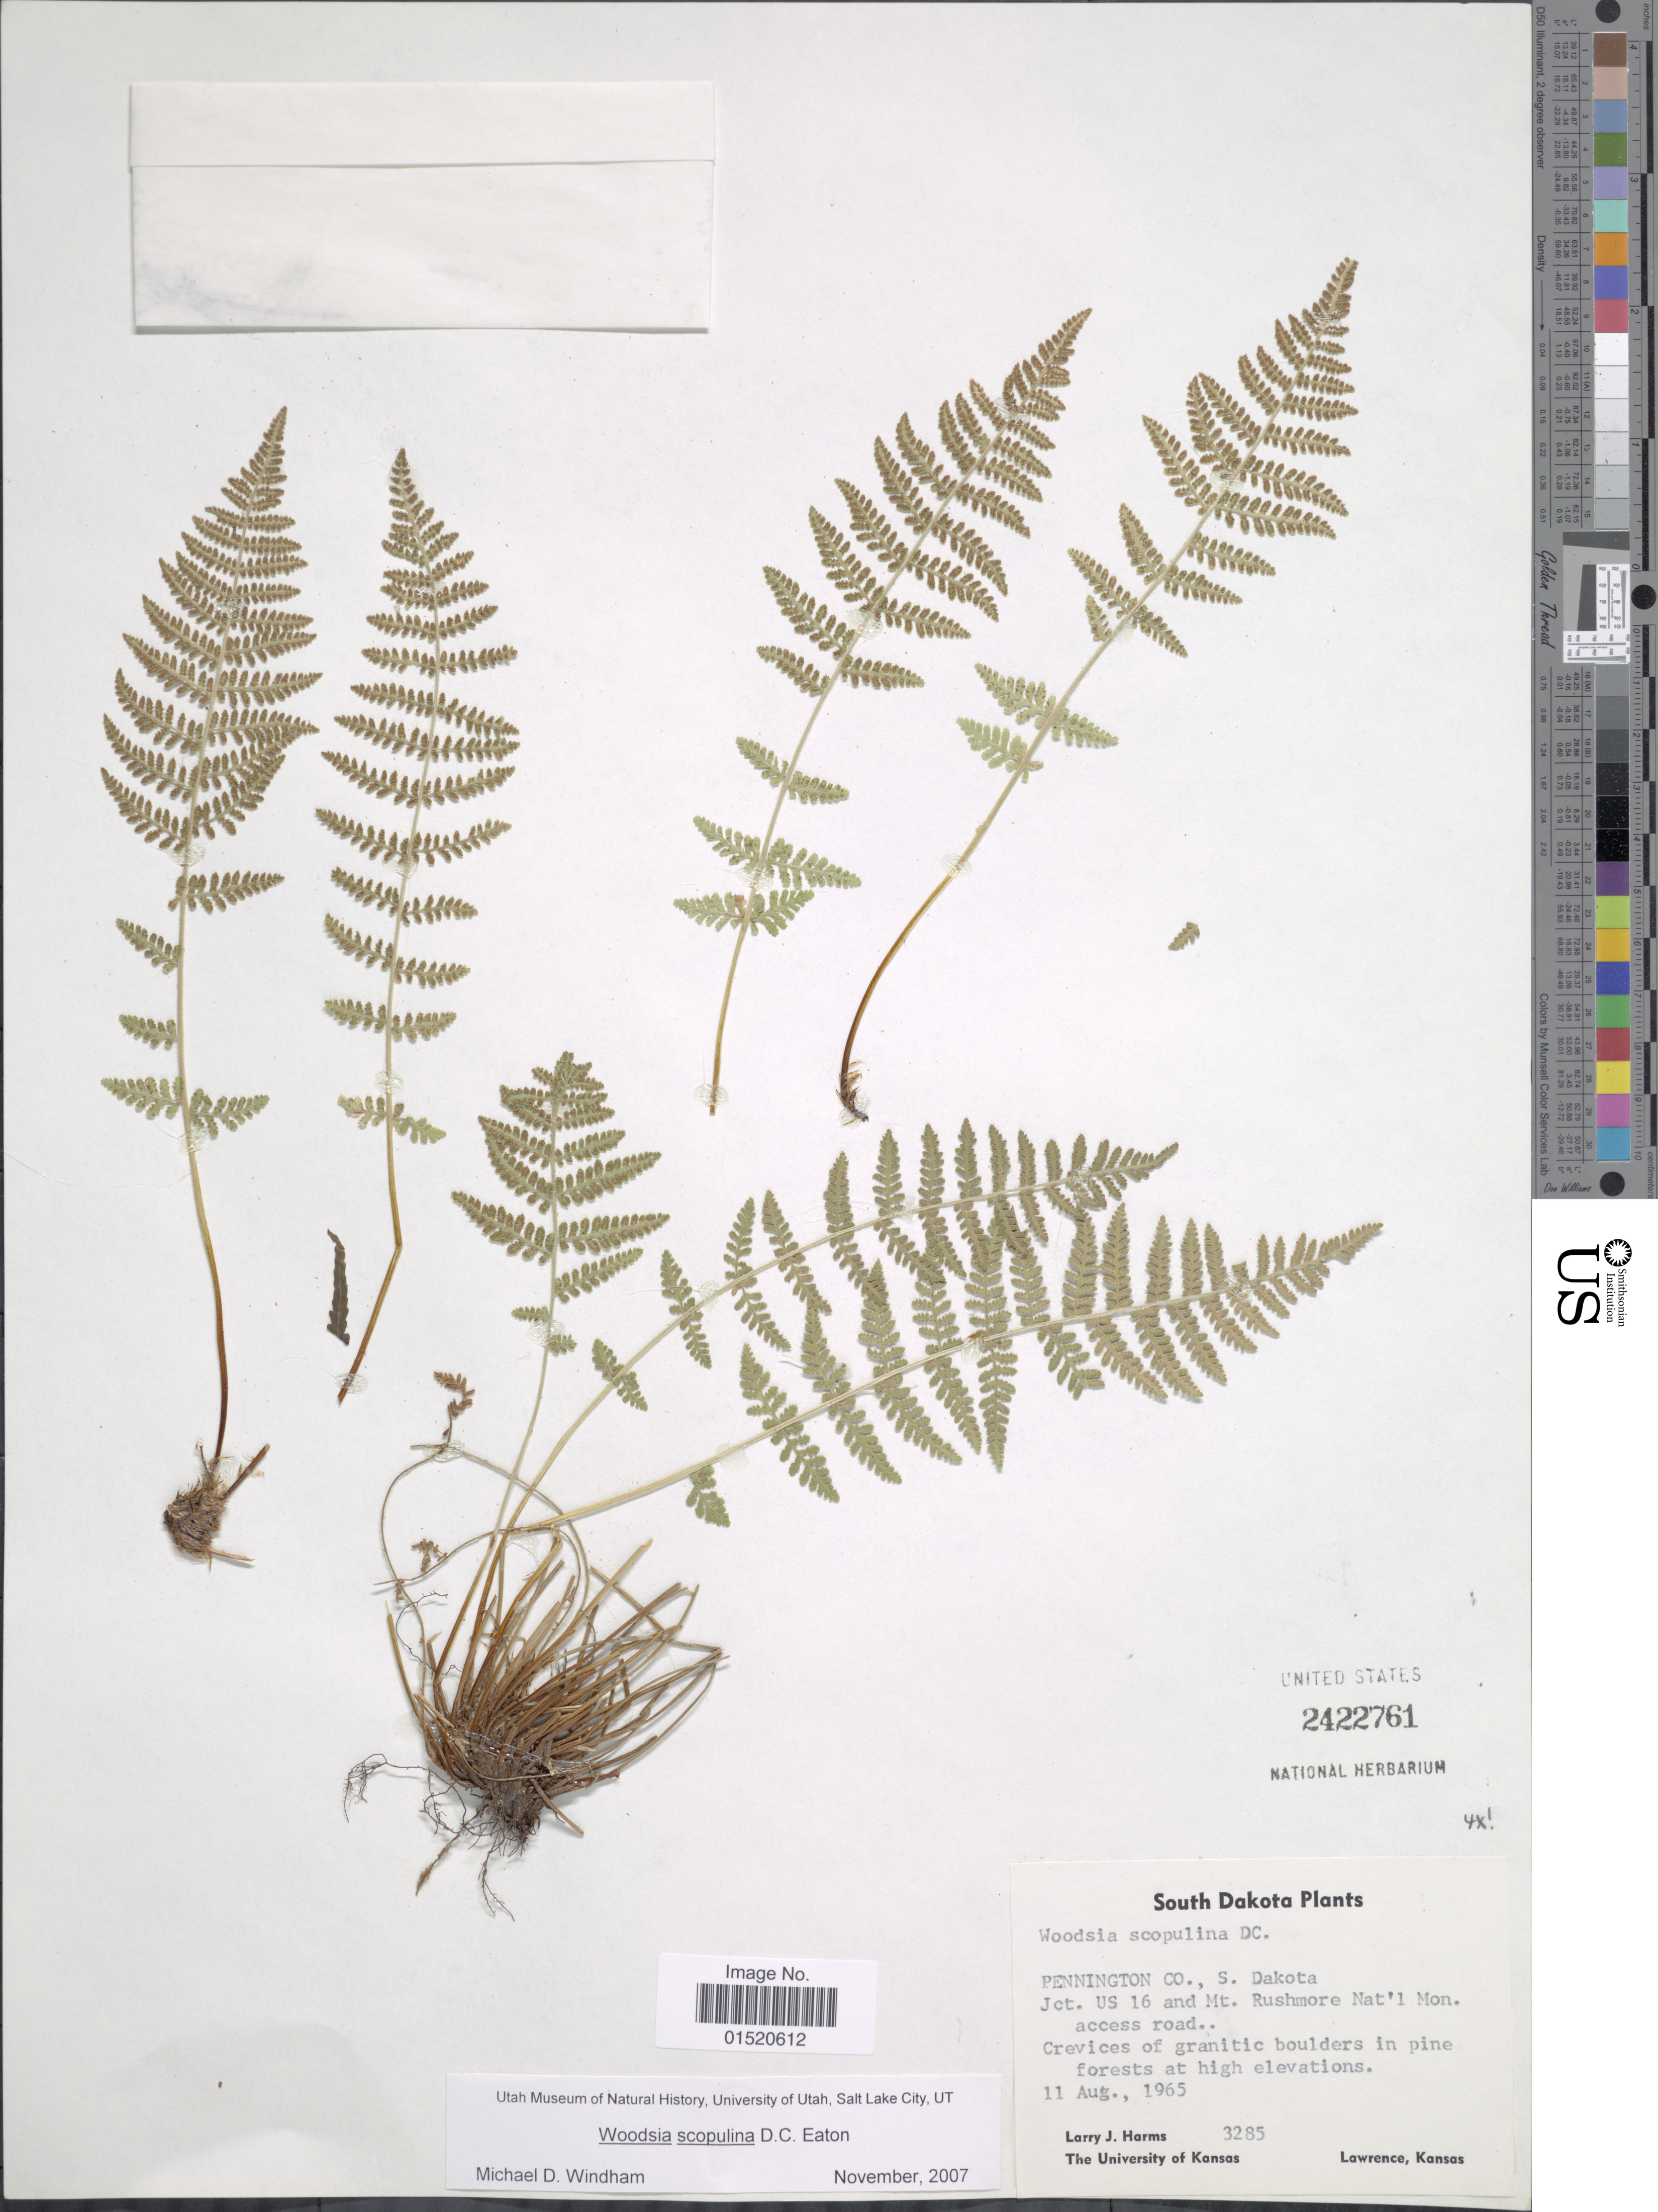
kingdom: Plantae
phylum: Tracheophyta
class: Polypodiopsida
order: Polypodiales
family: Woodsiaceae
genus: Woodsia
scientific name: Woodsia scopulina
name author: D.C. Eaton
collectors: L. Harms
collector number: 3285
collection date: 1965-08-11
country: United States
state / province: South Dakota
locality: Pennington Co., S. Dakota Jct. US 16 and Mt. Rushmore Nat'l Mon. access road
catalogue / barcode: US 2422761